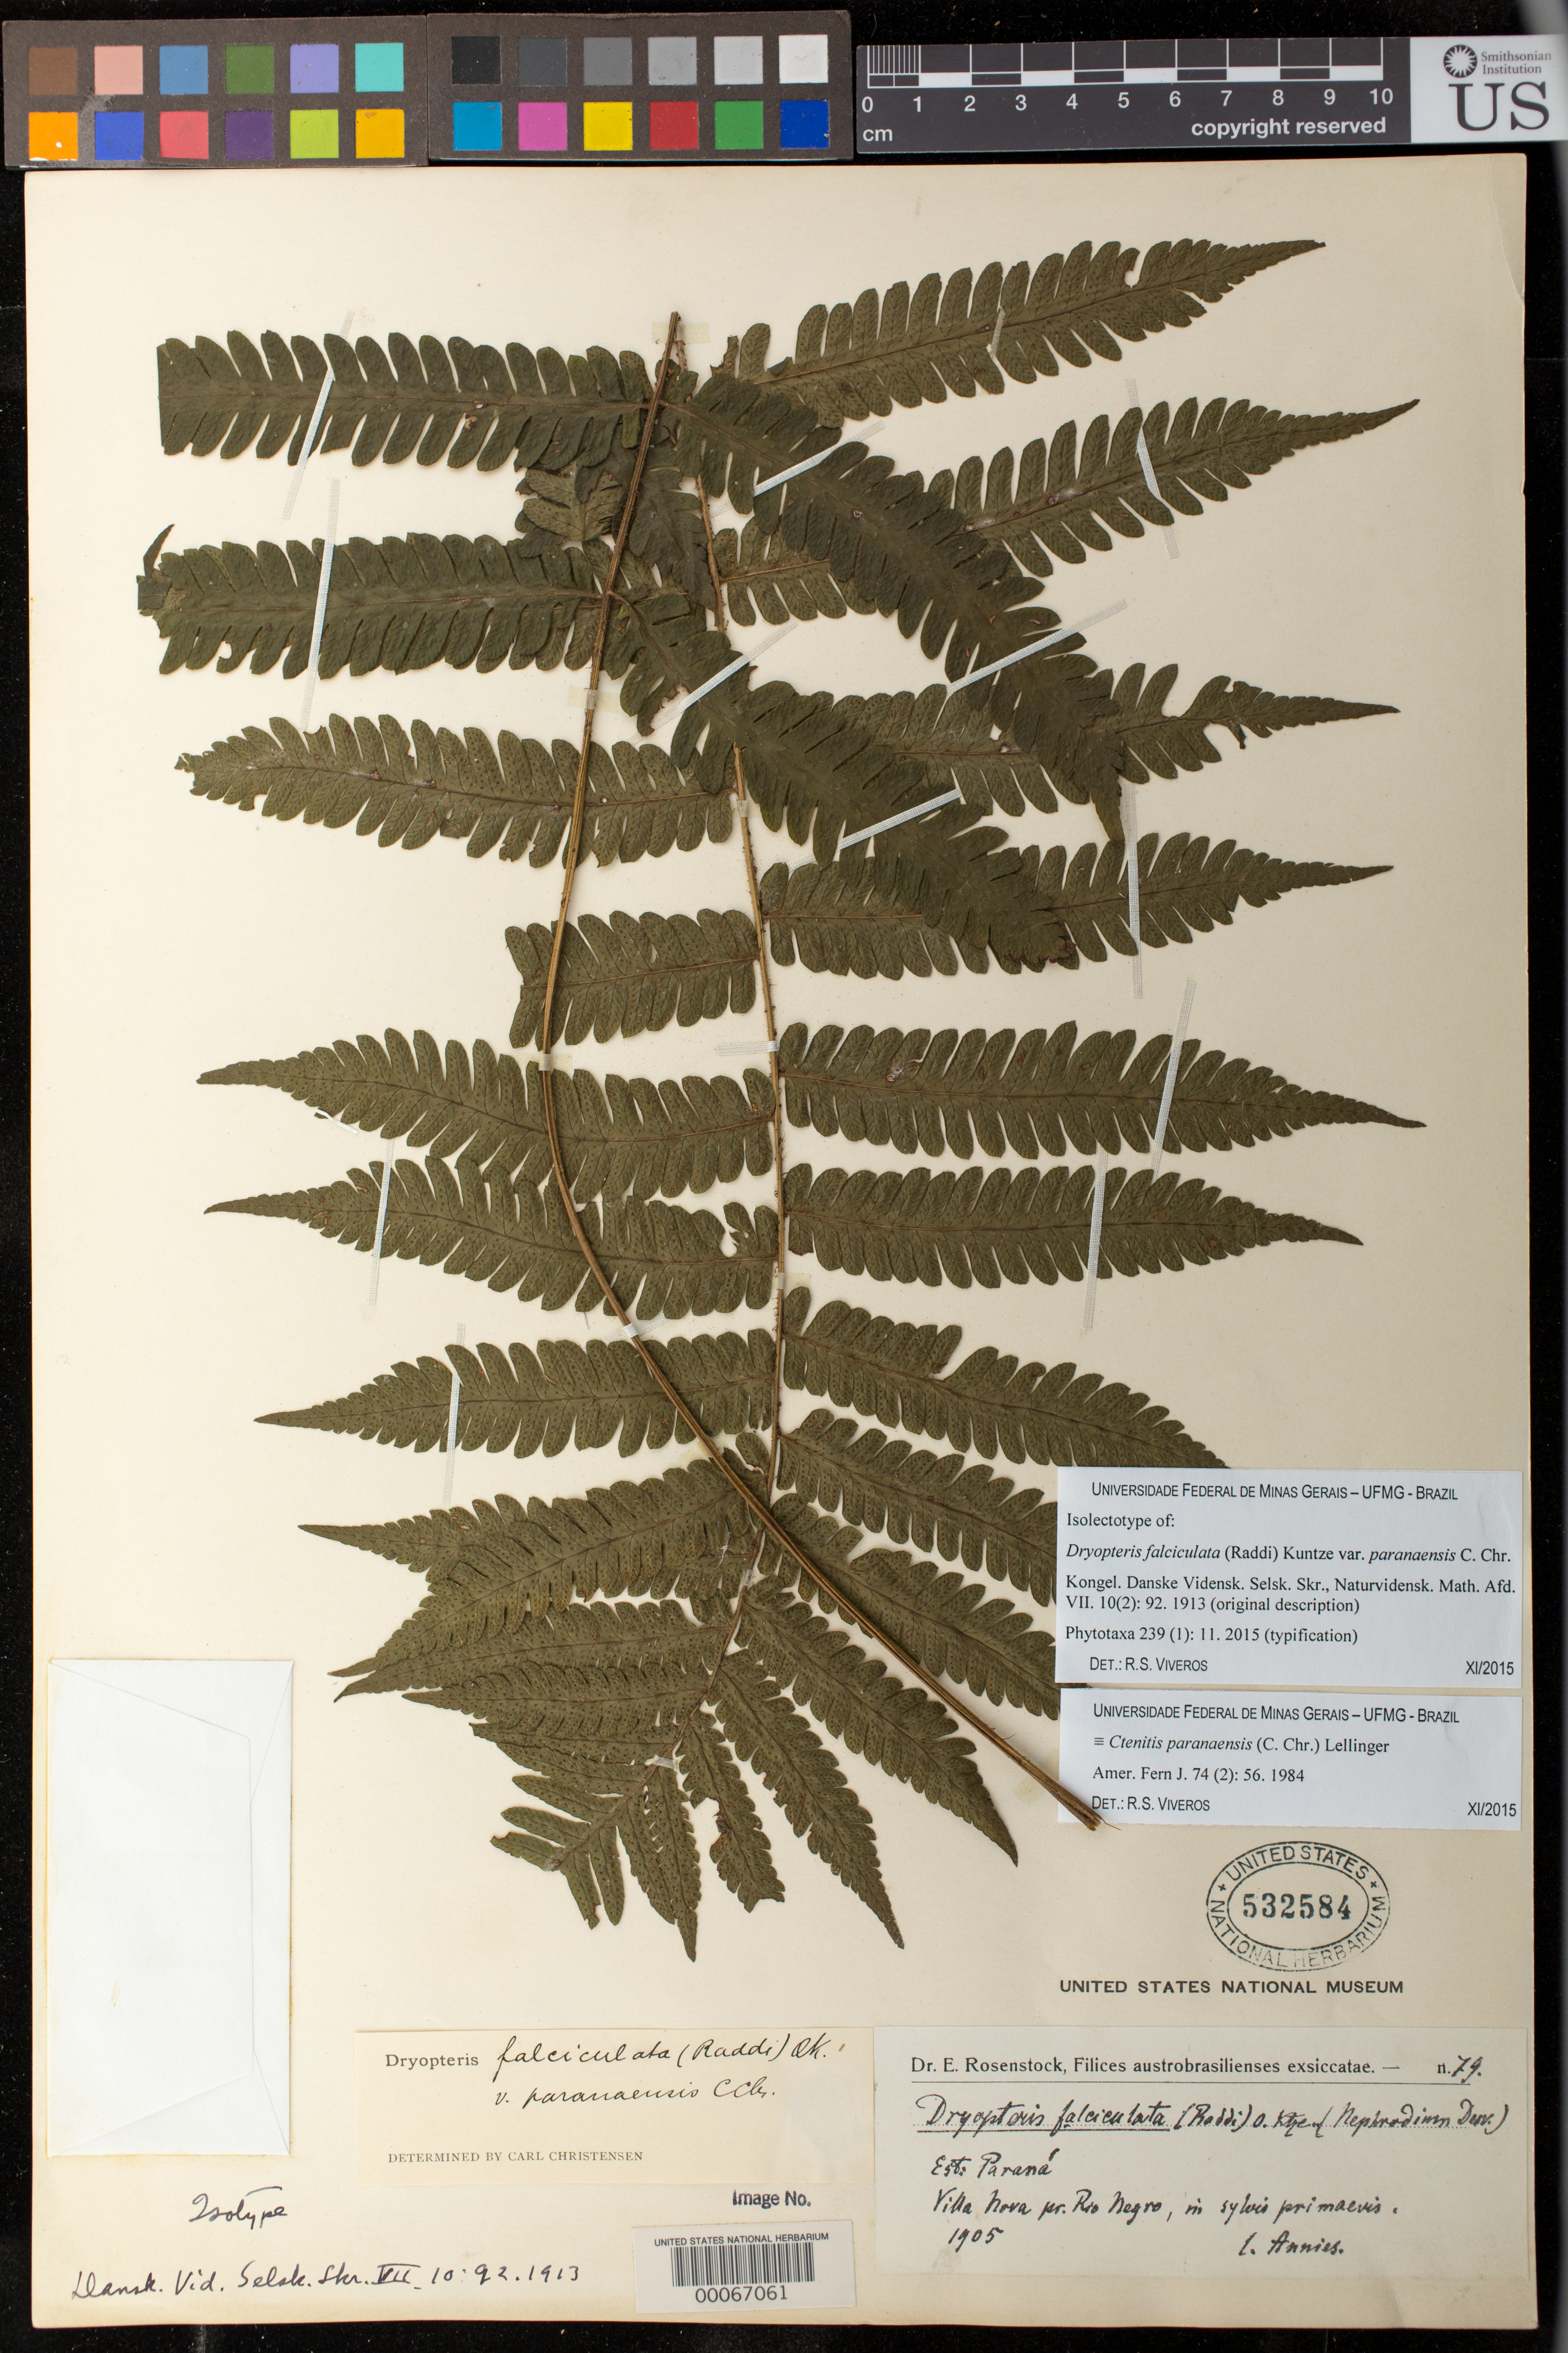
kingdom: Plantae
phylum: Tracheophyta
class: Polypodiopsida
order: Polypodiales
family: Dryopteridaceae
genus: Dryopteris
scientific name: Dryopteris falciculata var. paranaensis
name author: C. Chr.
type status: Isolectotype; Type Collection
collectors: J. Annies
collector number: Rosenstock Exsicc. 79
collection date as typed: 1905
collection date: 1905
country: Brazil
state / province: Paraná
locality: Villa Nova pr. Rio Negro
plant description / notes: Specimen dated 1905, but duplicates at other herbaria are dated Dec. 1904. Lellinger (1984, Amer. Fern J. 74(2): 56) cites "type" at S ("not seen") but not effectively lectotypified as S has 4 sheets; for typification see discussion by Viveros & Salino (2016).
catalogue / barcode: US 532584